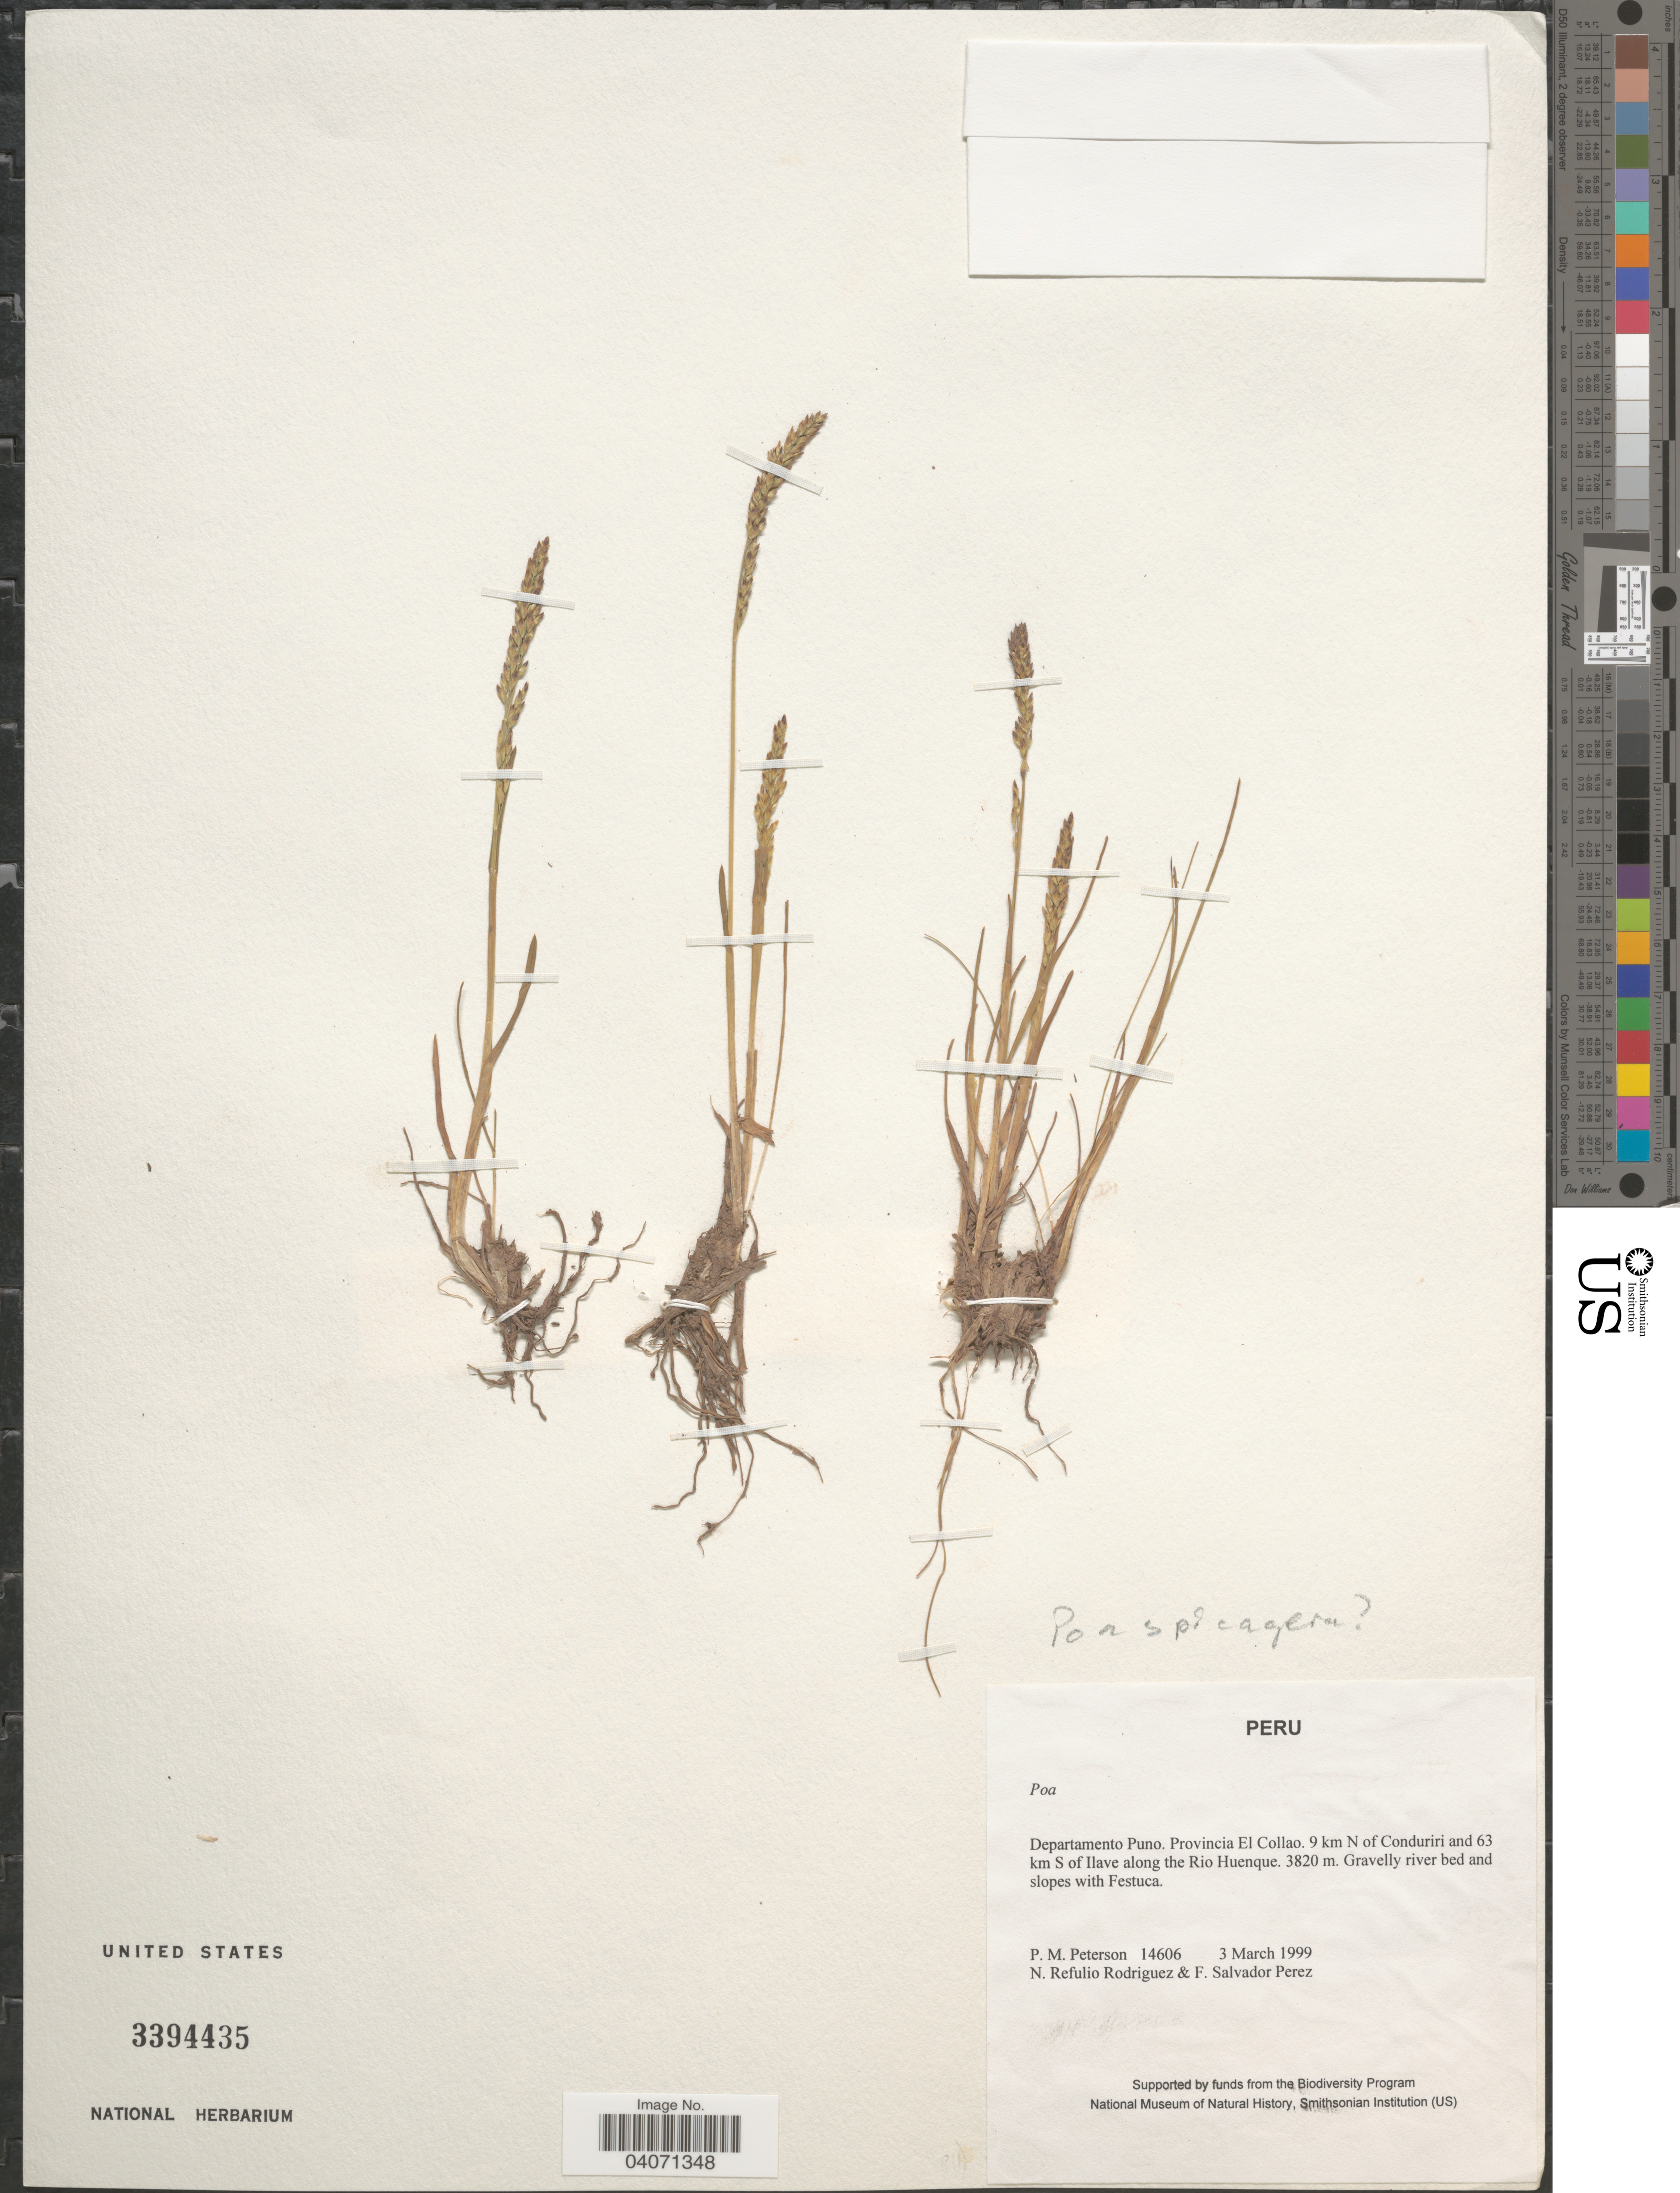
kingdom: Plantae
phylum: Tracheophyta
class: Liliopsida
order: Poales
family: Poaceae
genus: Poa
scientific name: Poa spicigera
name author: Tovar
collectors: P. M. Peterson, N. Refulio-Rodríguez & F. Salvador Perez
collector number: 14606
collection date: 1999-03-03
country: Peru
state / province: Puno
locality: Departamento Puno. Provincia El Collao. 9 km N of Conduriri and 63 km S of Ilave along the Rio Huenque.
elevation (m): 3820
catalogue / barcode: US 3394435